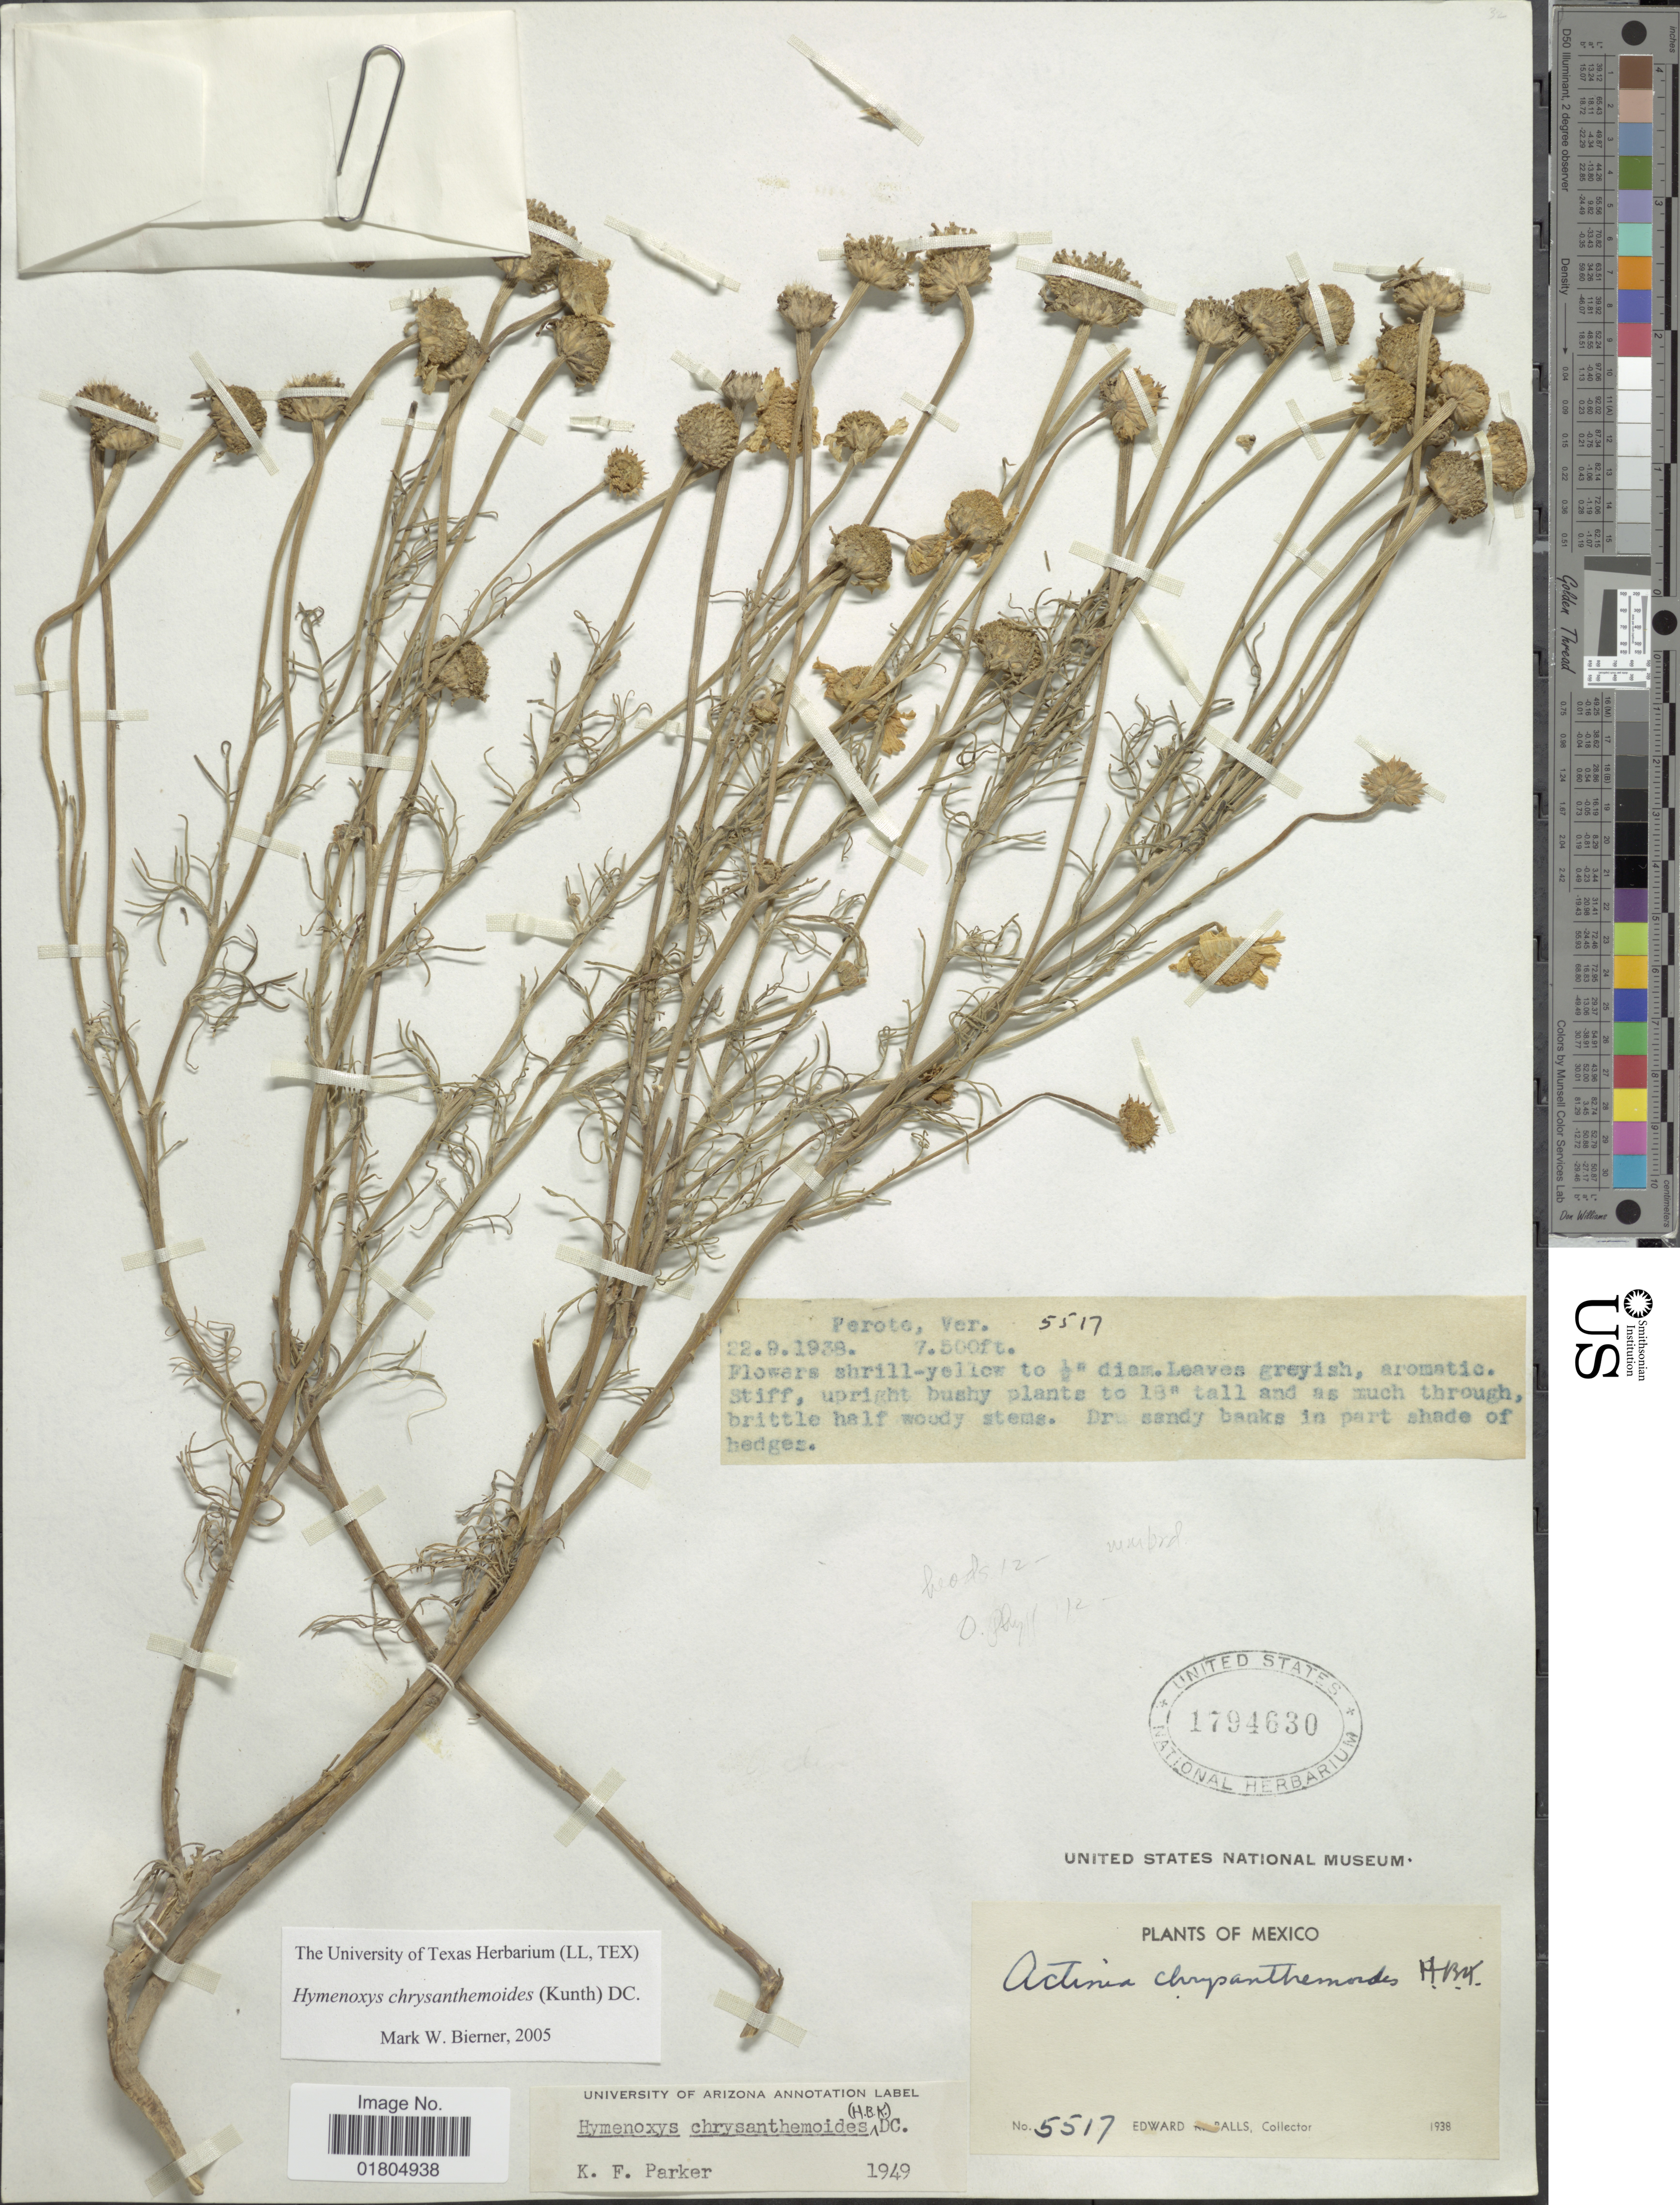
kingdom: Plantae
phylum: Tracheophyta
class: Magnoliopsida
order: Asterales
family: Asteraceae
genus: Hymenoxys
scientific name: Hymenoxys chrysanthemoides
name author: (Kunth) DC.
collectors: E. K. Balls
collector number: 5517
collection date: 1938-09-22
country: Mexico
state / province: Veracruz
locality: Peroto.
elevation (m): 2286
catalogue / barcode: US 1794630